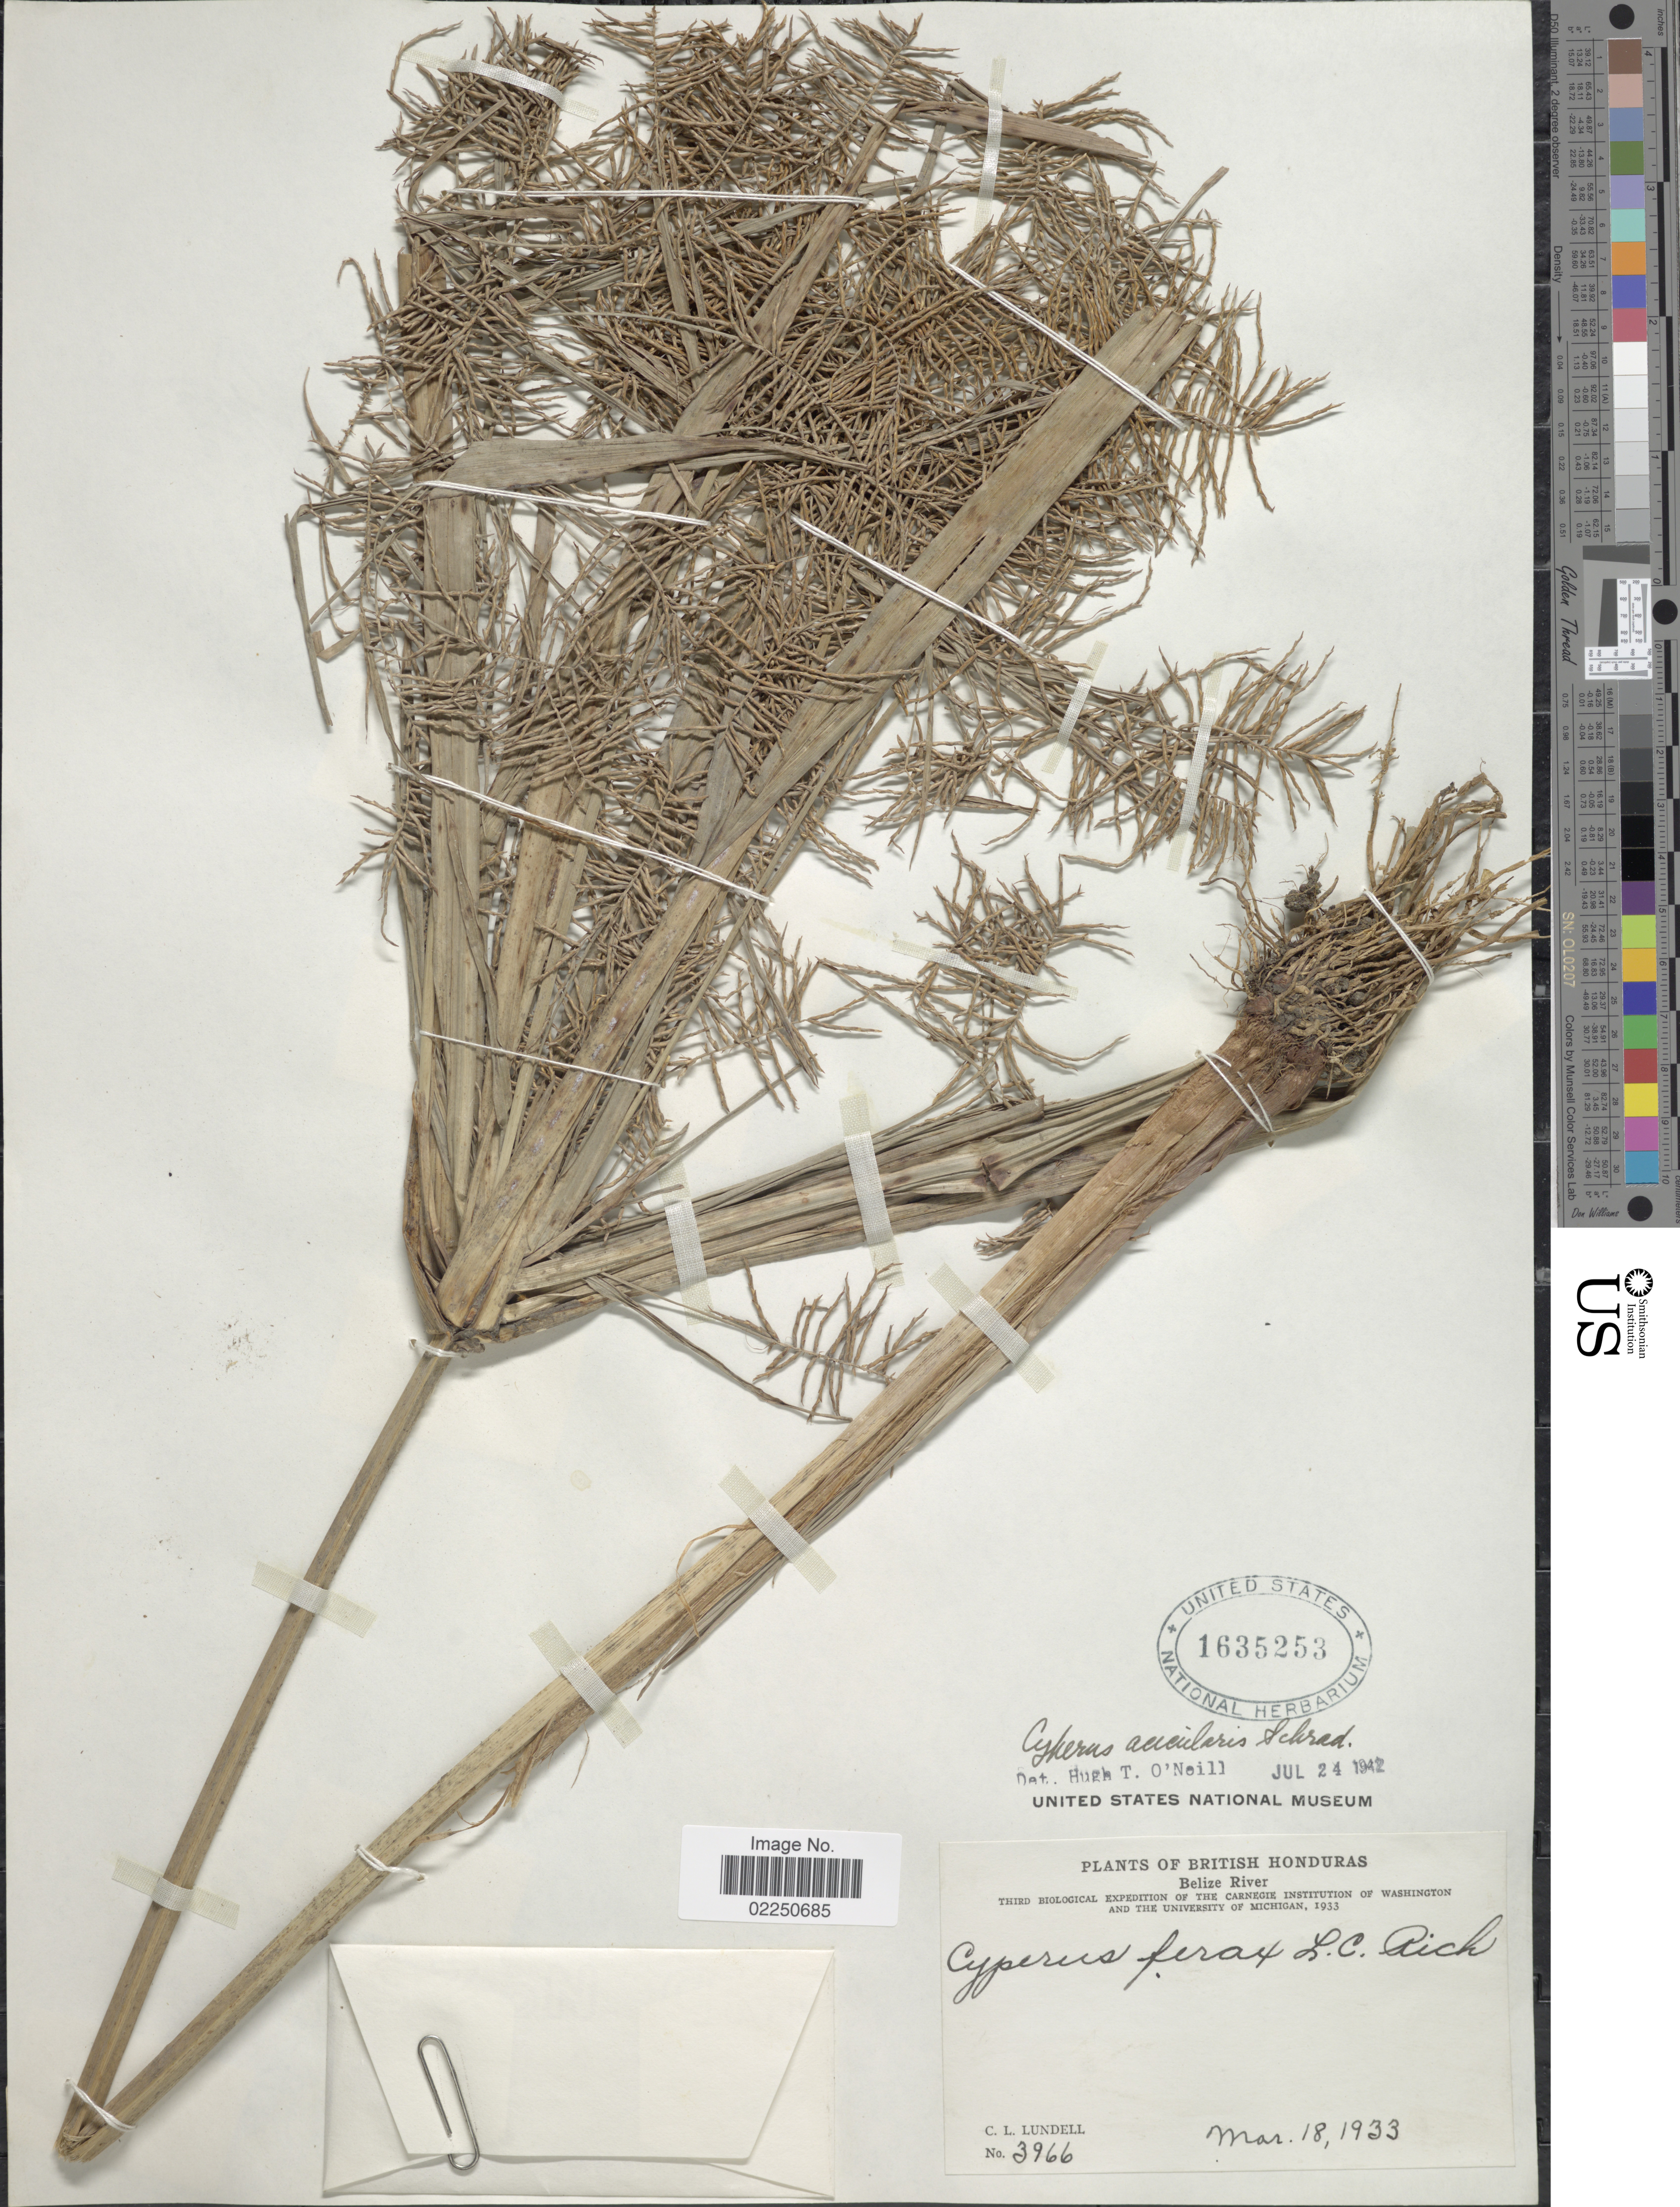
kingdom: Plantae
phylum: Tracheophyta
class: Liliopsida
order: Poales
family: Cyperaceae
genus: Cyperus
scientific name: Cyperus strongii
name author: G.C. Tucker & Gandhi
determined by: Strong, Mark T., (BOT), Smithsonian Institution - National Museum of Natural History (UNITED STATES)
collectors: C. L. Lundell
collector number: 3966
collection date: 1933-03-18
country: Belize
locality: British Honduras. Belize River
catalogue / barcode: US 1635253